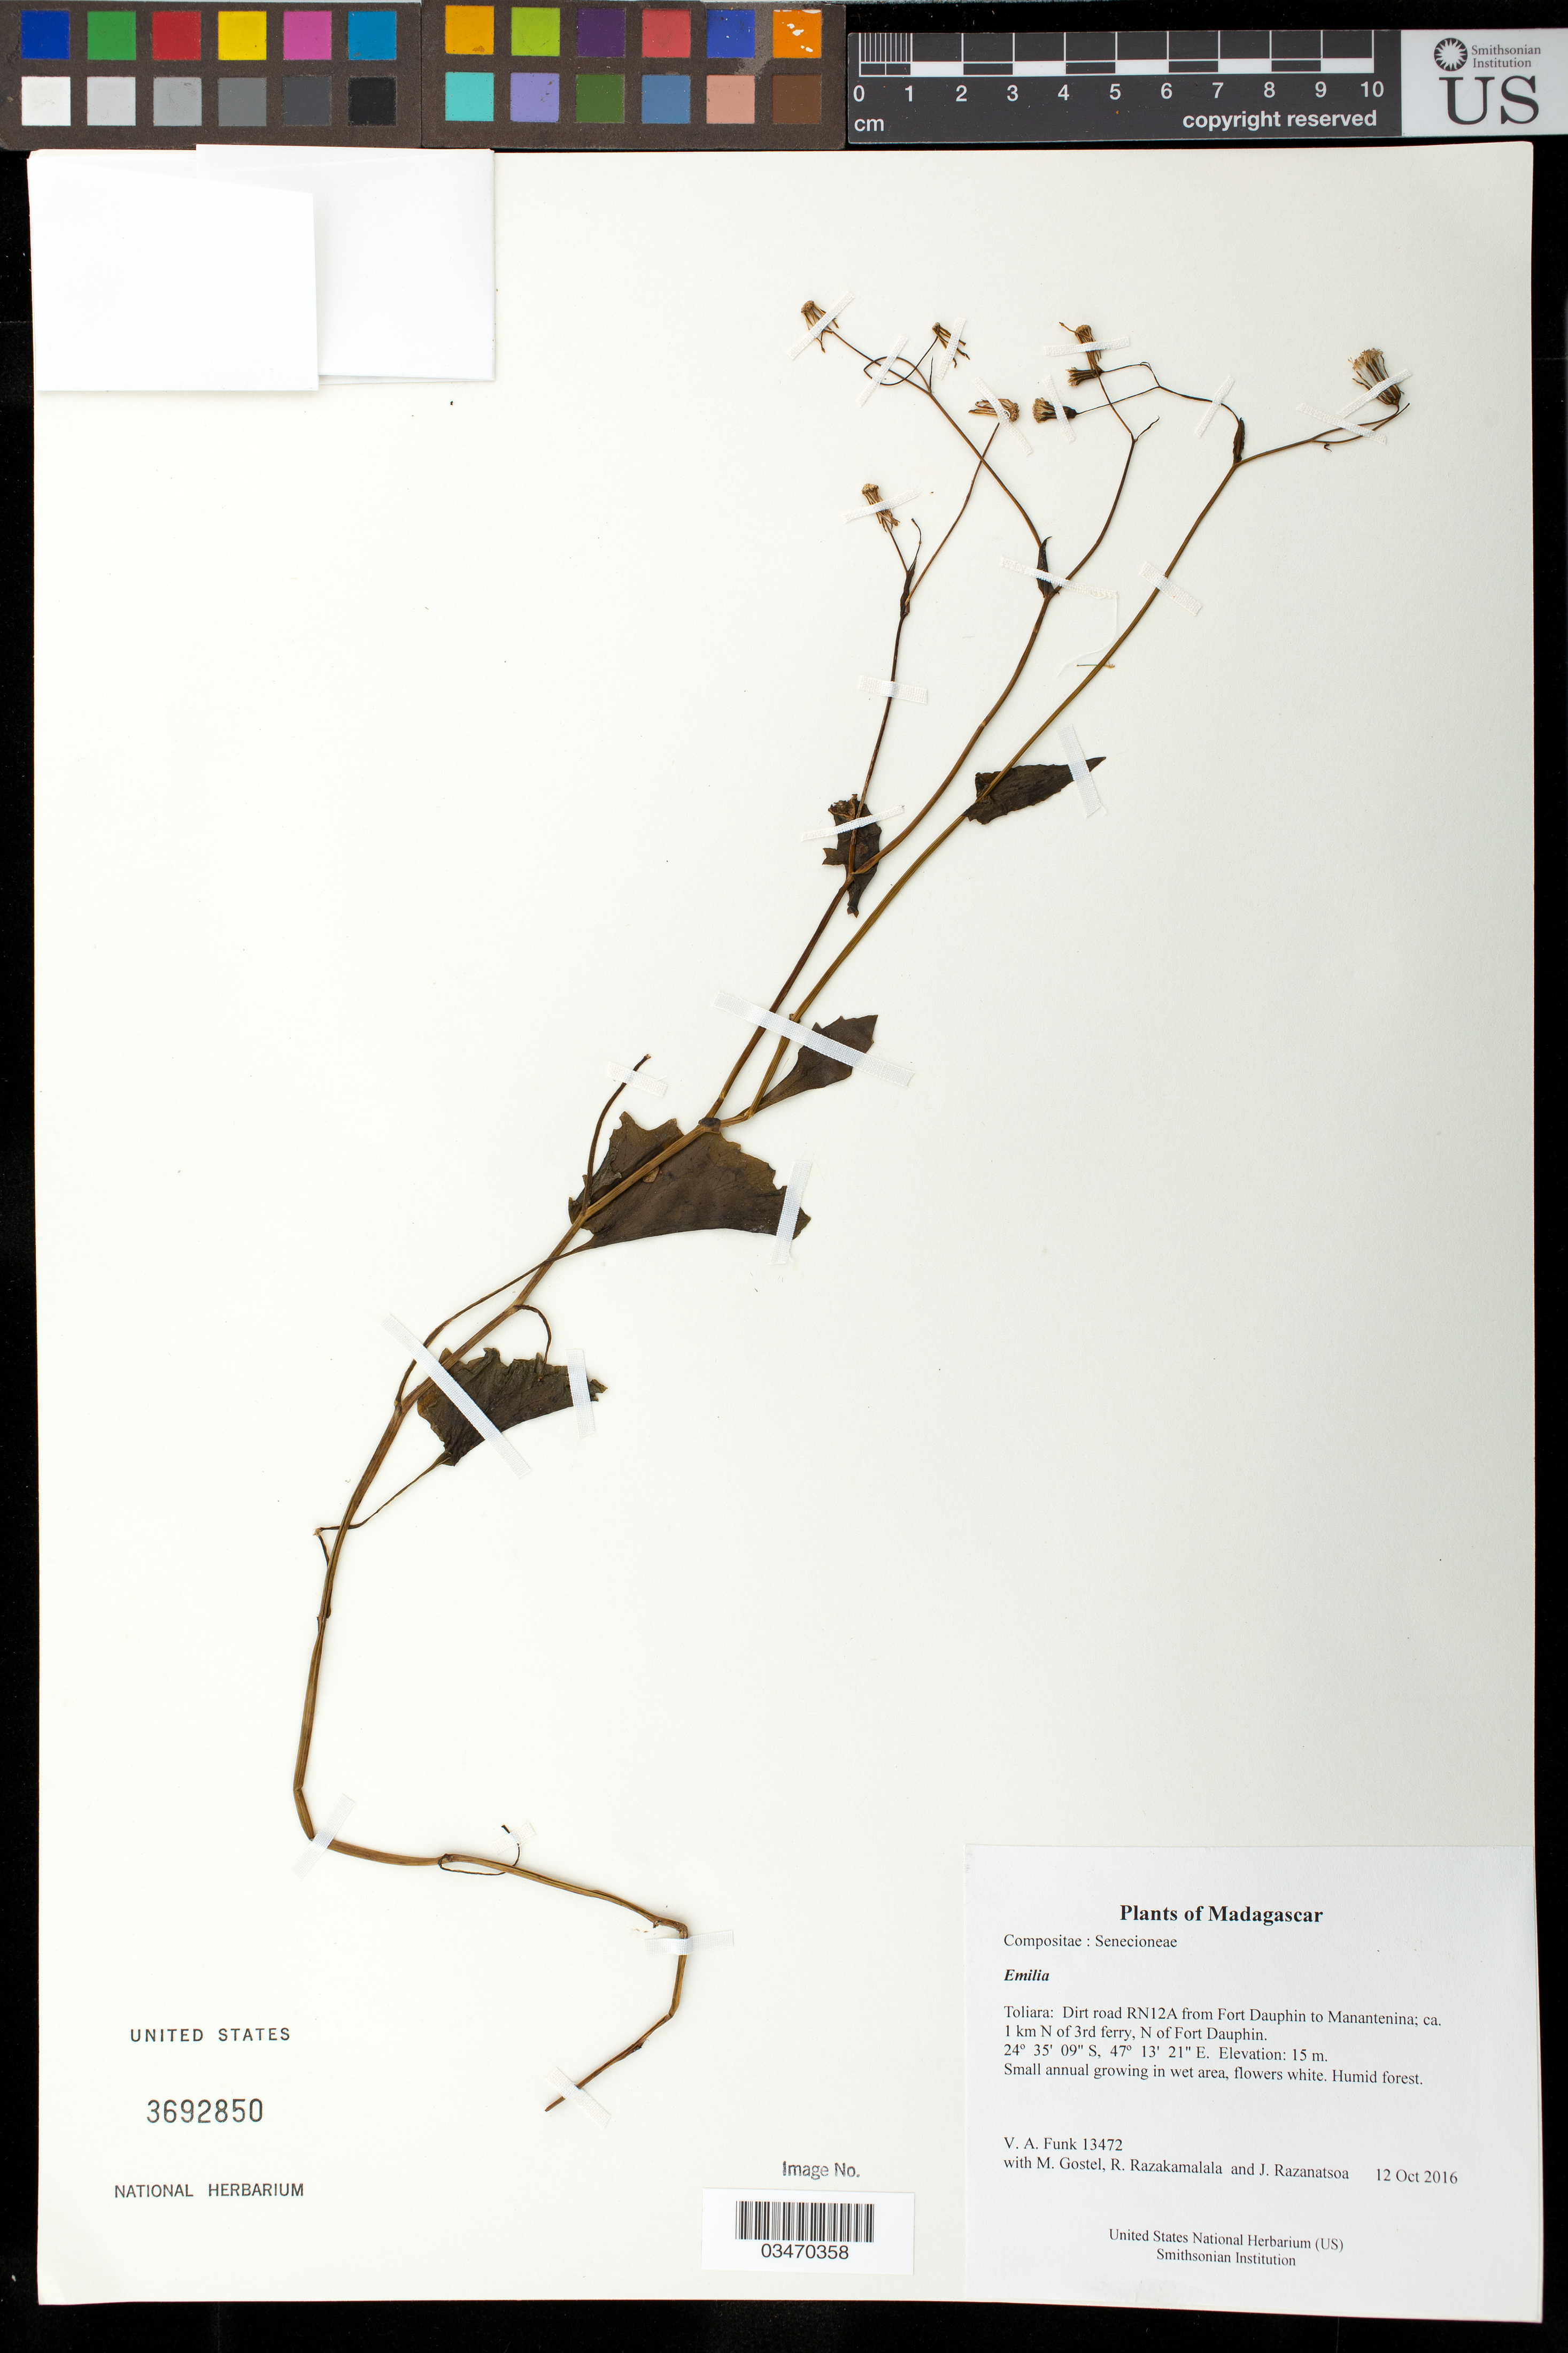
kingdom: Plantae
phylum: Tracheophyta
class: Magnoliopsida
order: Asterales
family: Asteraceae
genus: Emilia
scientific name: Emilia sp.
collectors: M. R. Gostel, R. Razakamalala & J. Razanatsoa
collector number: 13472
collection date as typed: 12 Oct 2016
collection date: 2016-10-12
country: Madagascar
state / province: Anosy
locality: Dirt road RN12A from Fort Dauphin to Manantenina; ca. 1 km N of 3rd ferry, N of Fort Dauphin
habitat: Humid forest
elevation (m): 15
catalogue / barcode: US 3692850